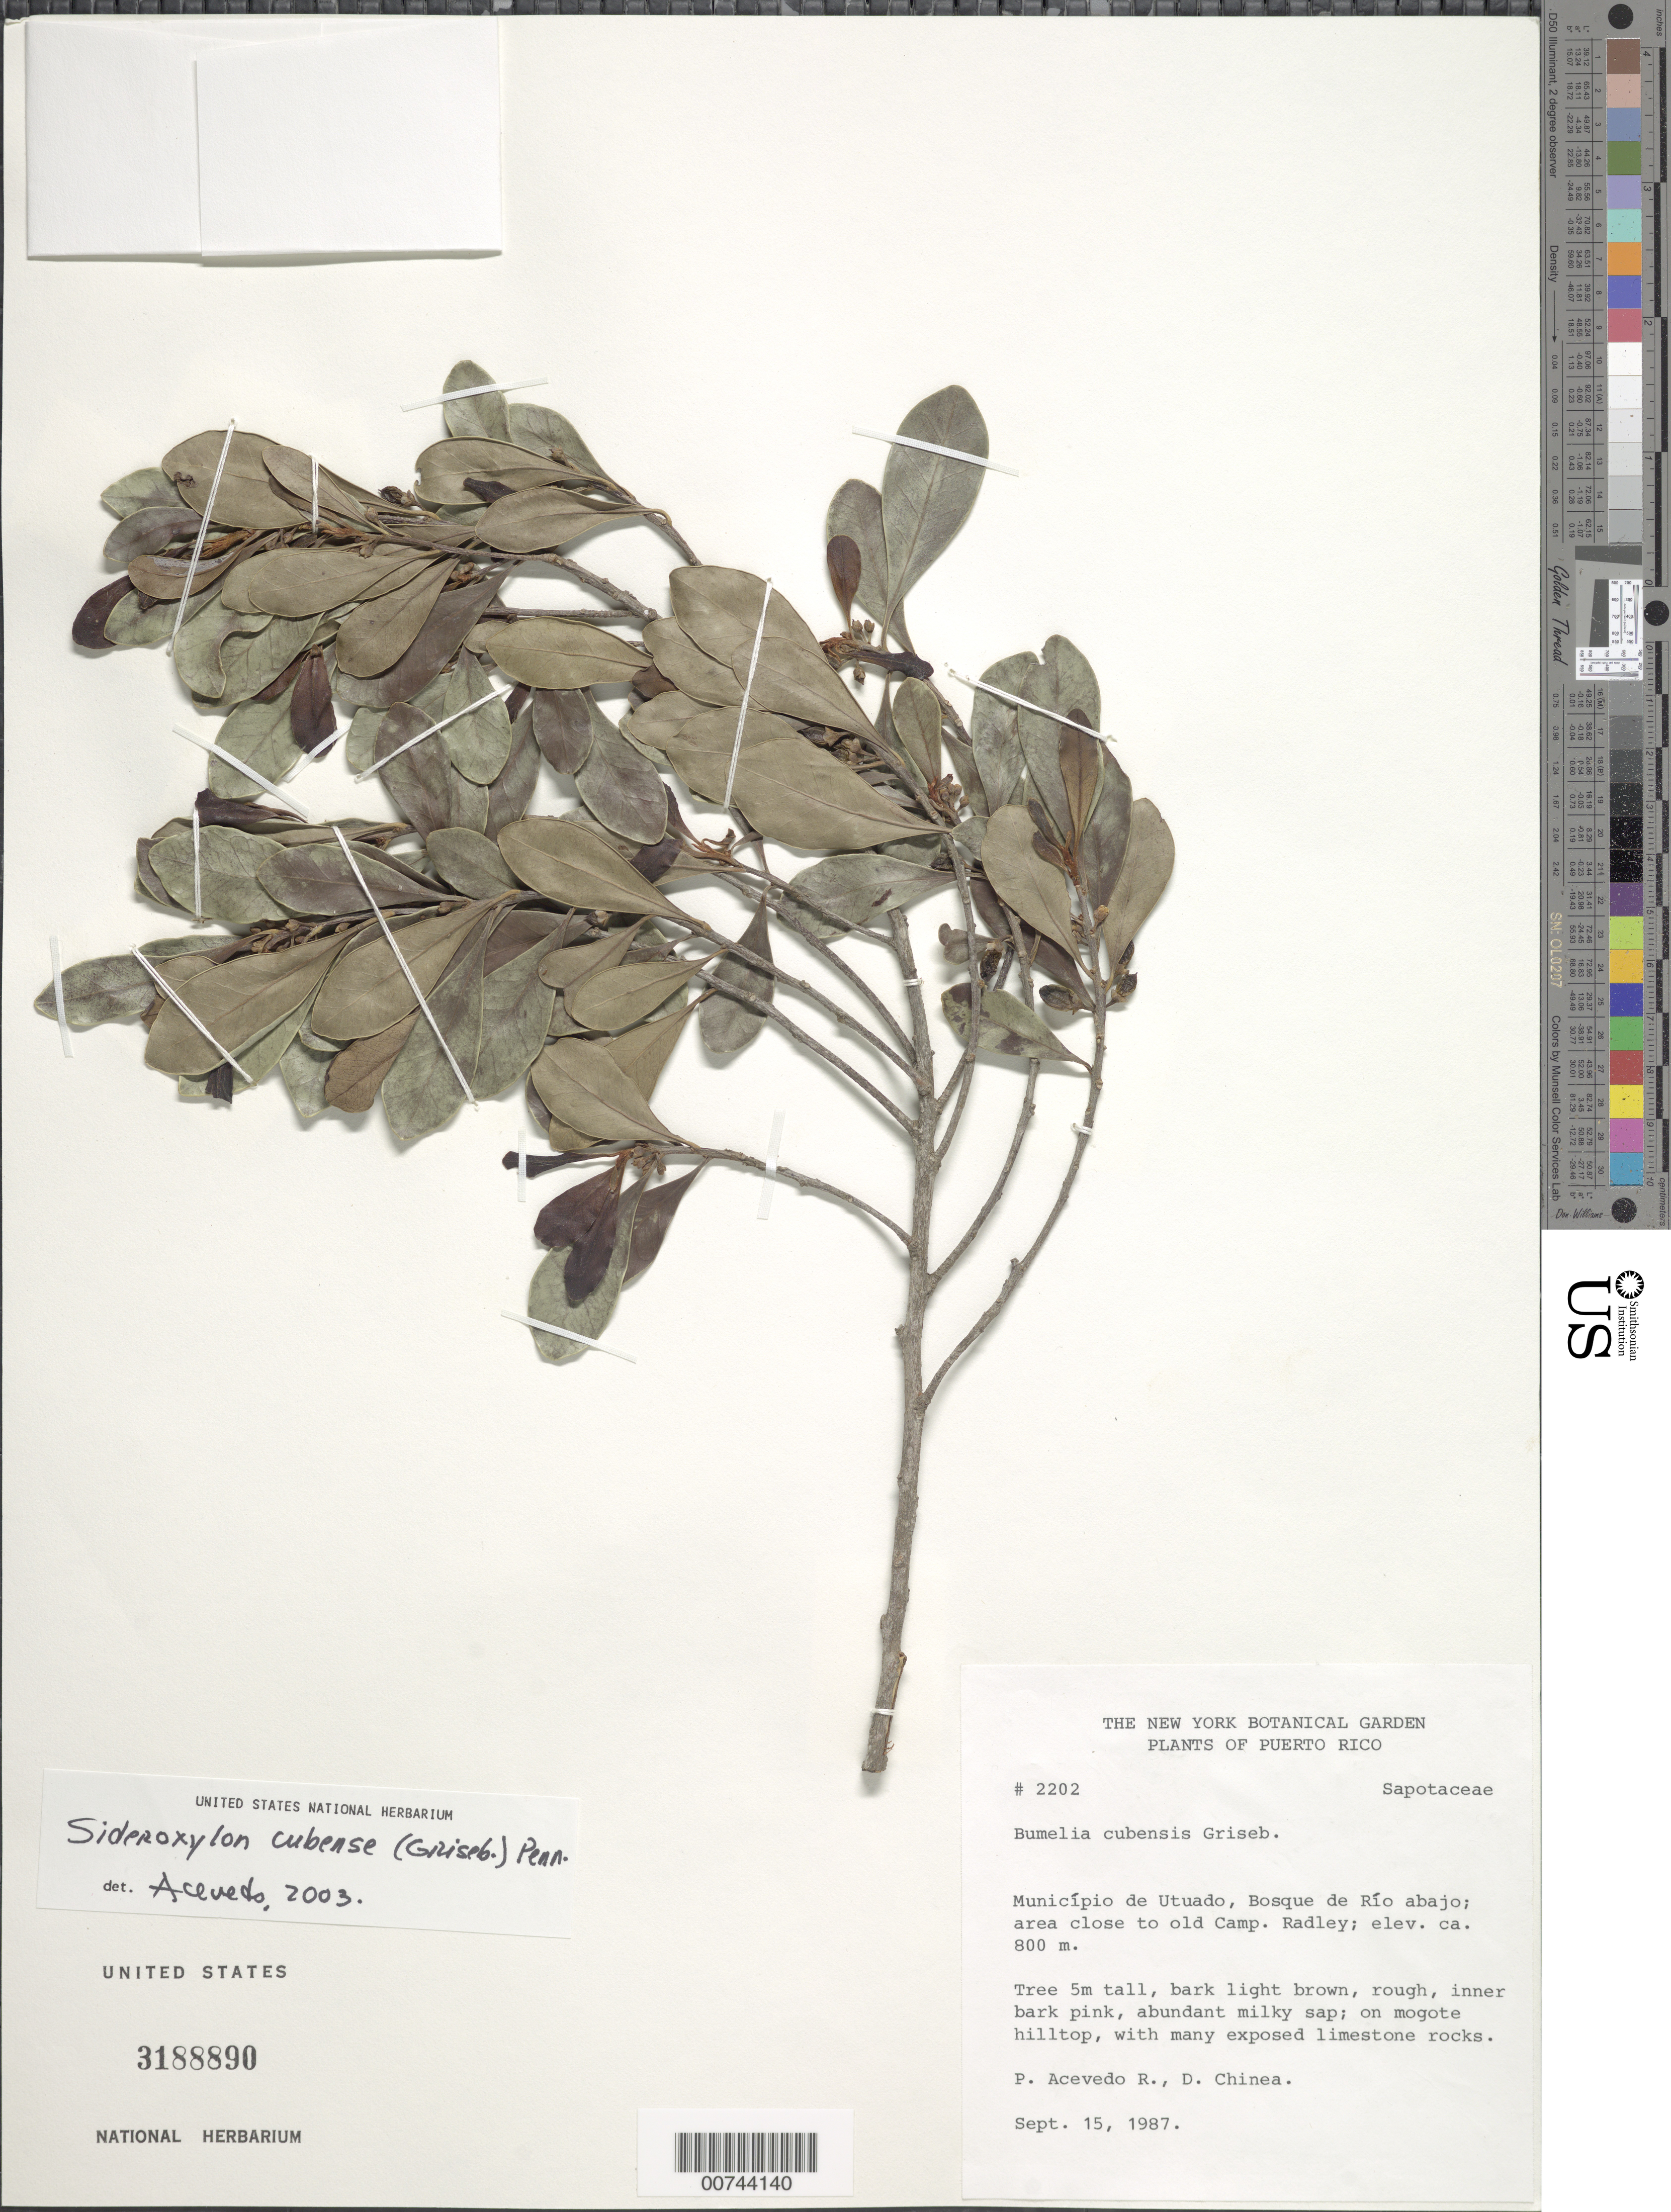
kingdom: Plantae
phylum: Tracheophyta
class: Magnoliopsida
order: Ericales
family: Sapotaceae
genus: Sideroxylon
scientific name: Sideroxylon cubense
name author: (Griseb.) T.D. Penn.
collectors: P. Acevedo-Rodr. & D. Chinea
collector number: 2202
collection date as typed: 10 Sep 1987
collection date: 1987-09-10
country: Puerto Rico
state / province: Arecibo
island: Puerto Rico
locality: Arecibo; Bosque de Río Abajo, Camp Radley.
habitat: Area adjacent to camp.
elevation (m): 300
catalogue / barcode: US 3188890